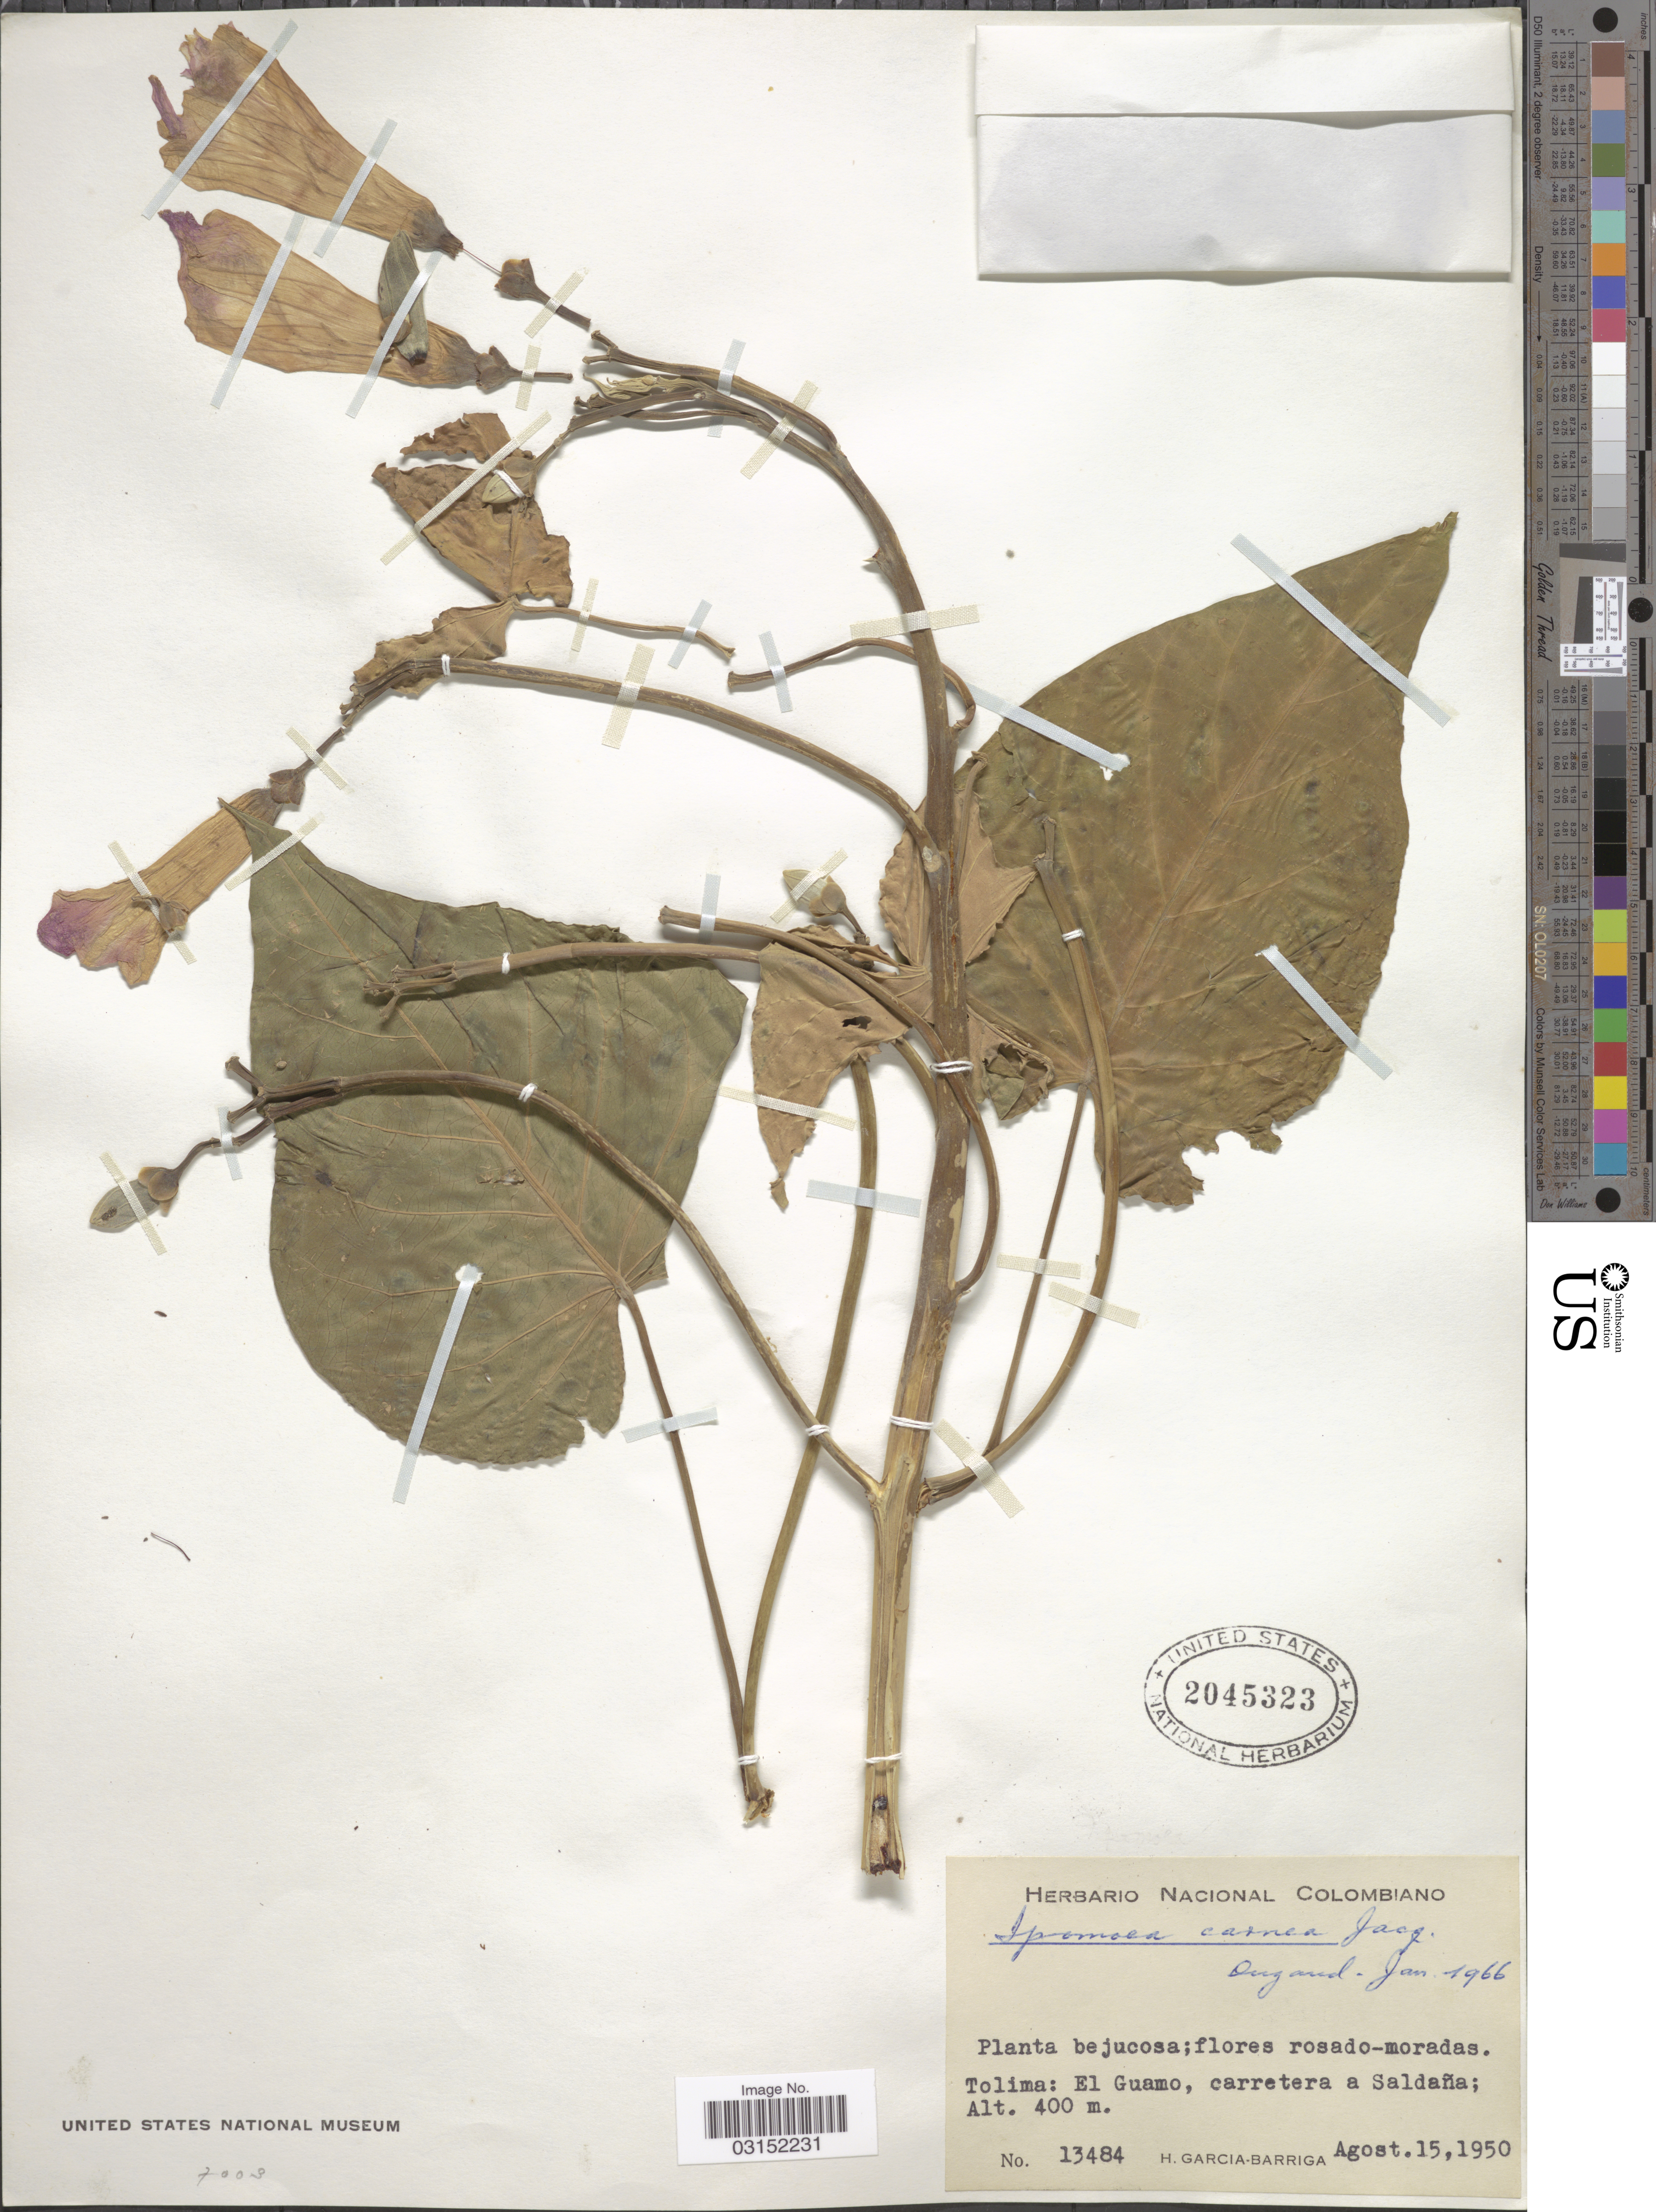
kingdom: Plantae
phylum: Tracheophyta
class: Magnoliopsida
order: Solanales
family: Convolvulaceae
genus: Ipomoea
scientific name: Ipomoea carnea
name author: Jacq.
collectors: H. García Barriga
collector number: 13484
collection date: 1950-08-15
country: Colombia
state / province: Tolima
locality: El Guamo, carretera a Saldaña.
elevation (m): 400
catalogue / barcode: US 2045323